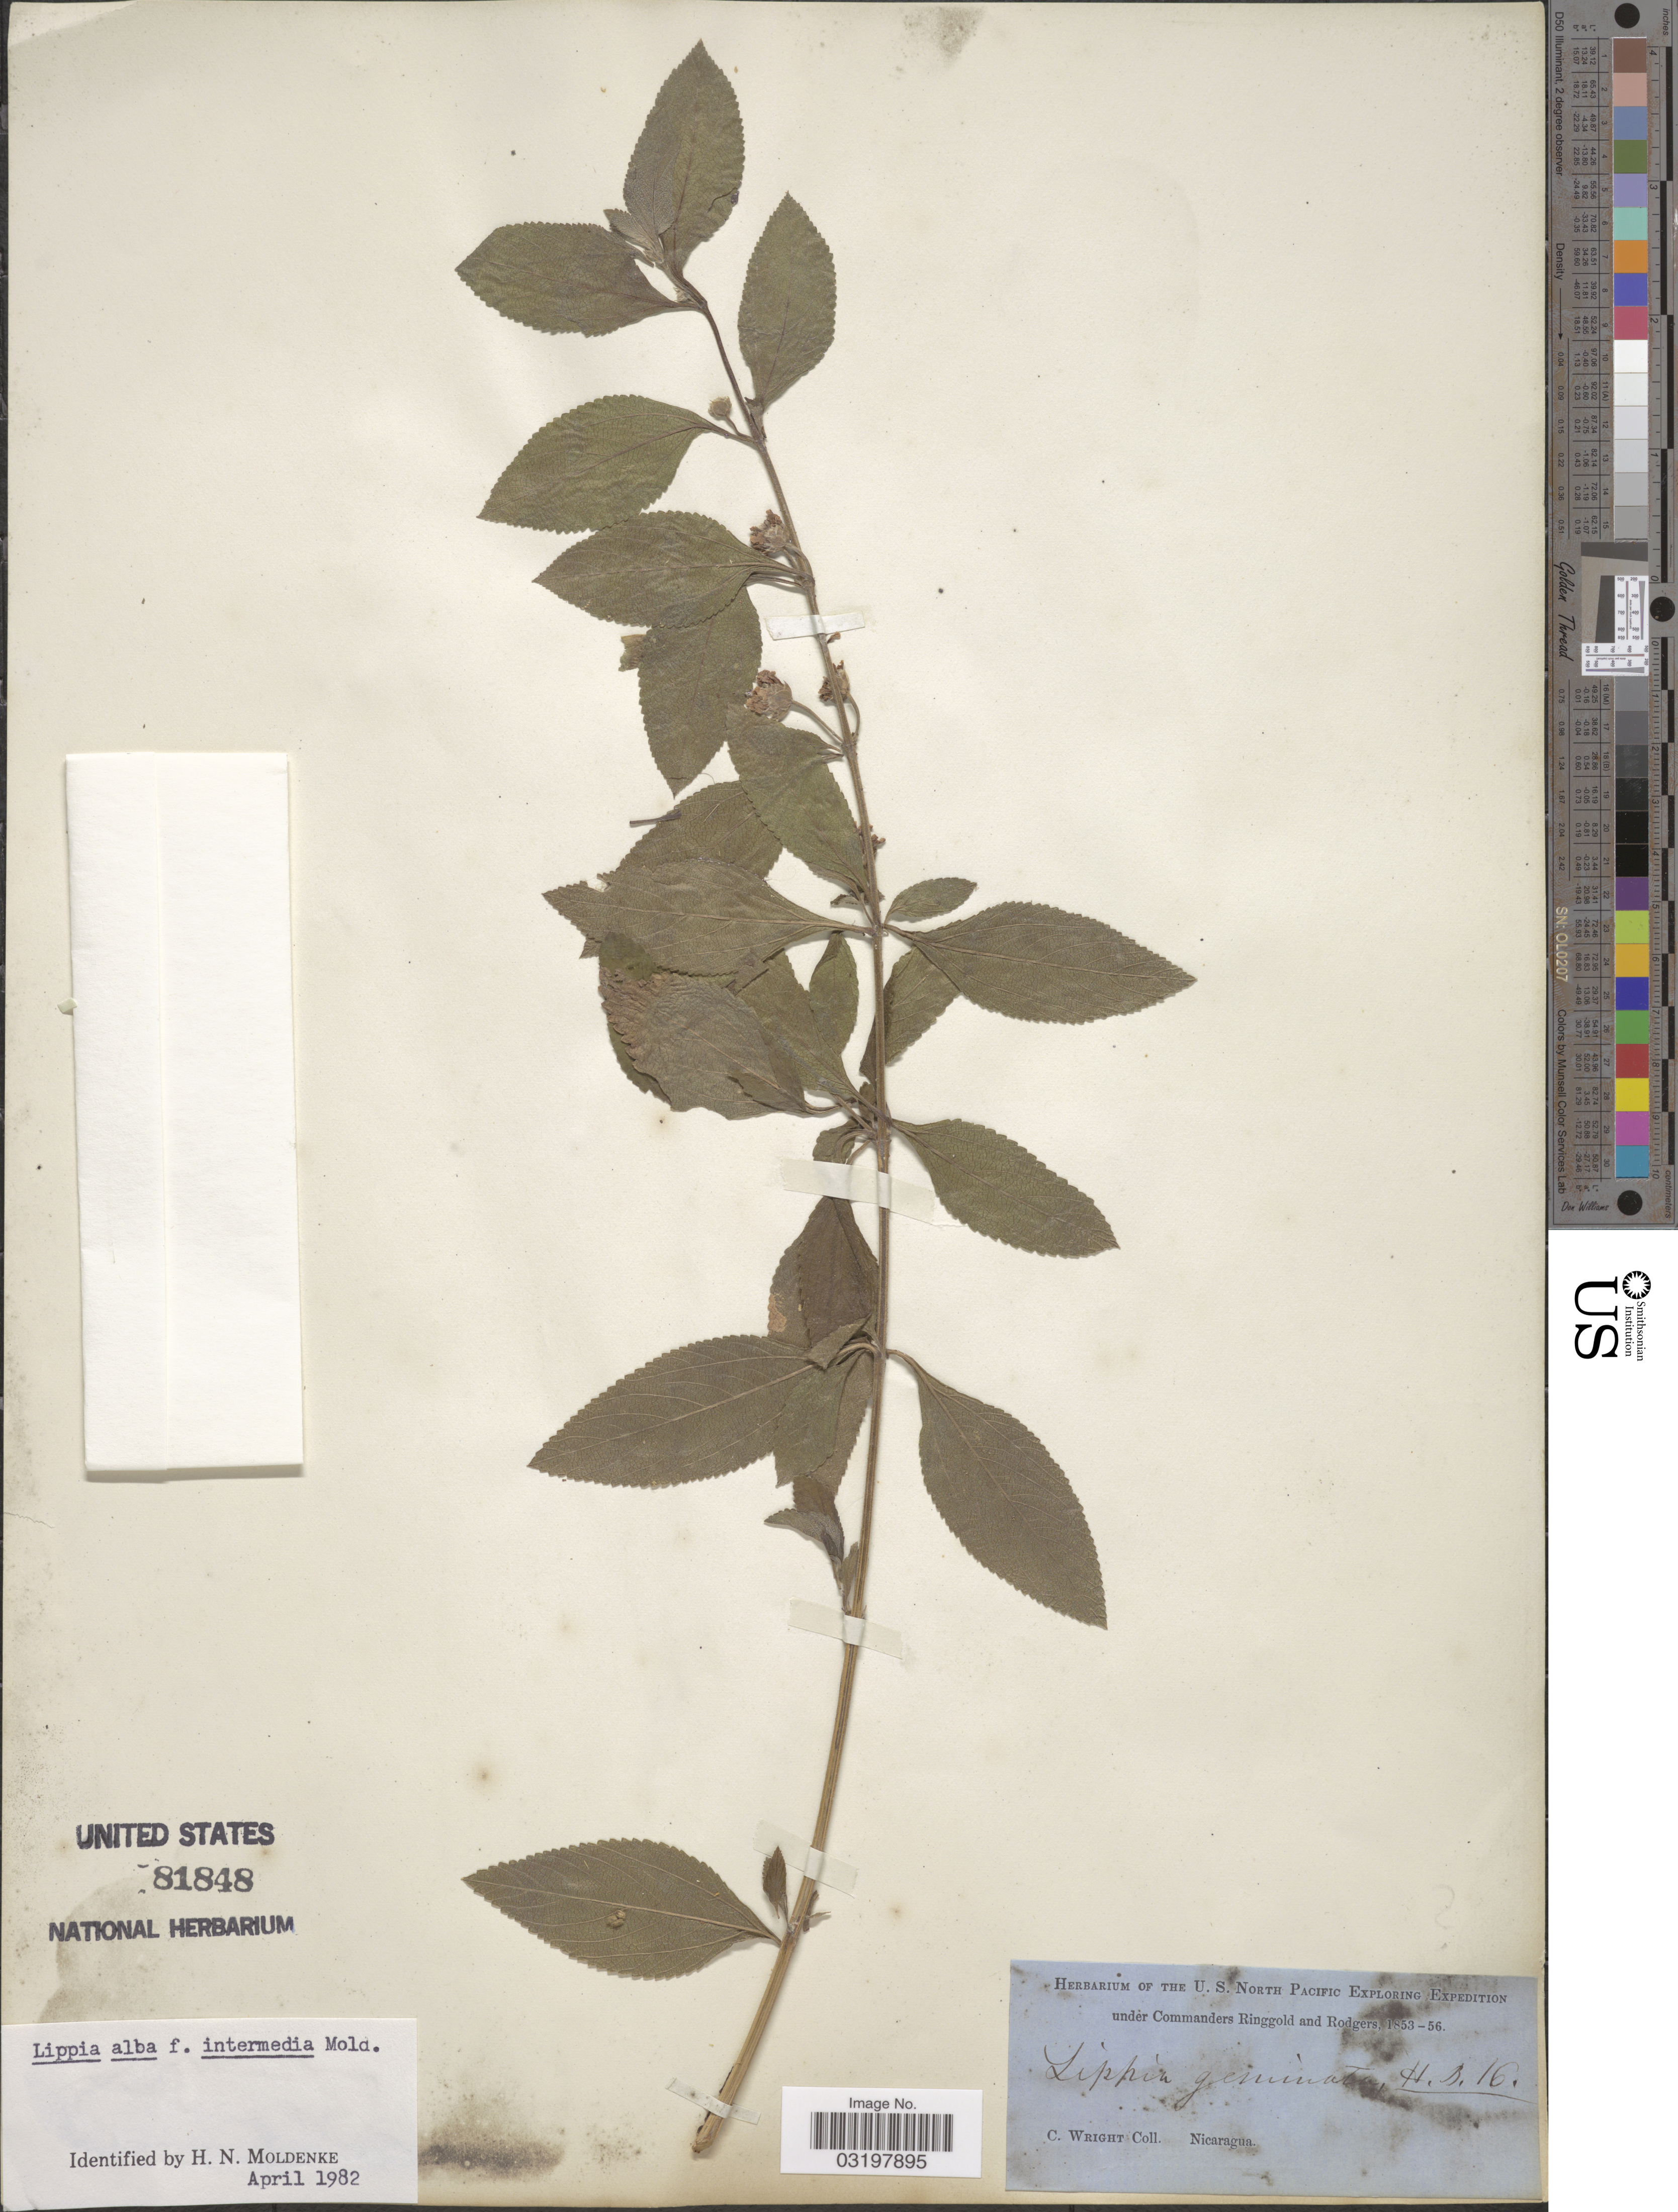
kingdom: Plantae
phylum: Tracheophyta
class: Magnoliopsida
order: Lamiales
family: Verbenaceae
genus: Lippia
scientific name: Lippia alba f. intermedia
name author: Moldenke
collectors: C. Wright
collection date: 1853/1856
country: Nicaragua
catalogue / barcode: US 81848